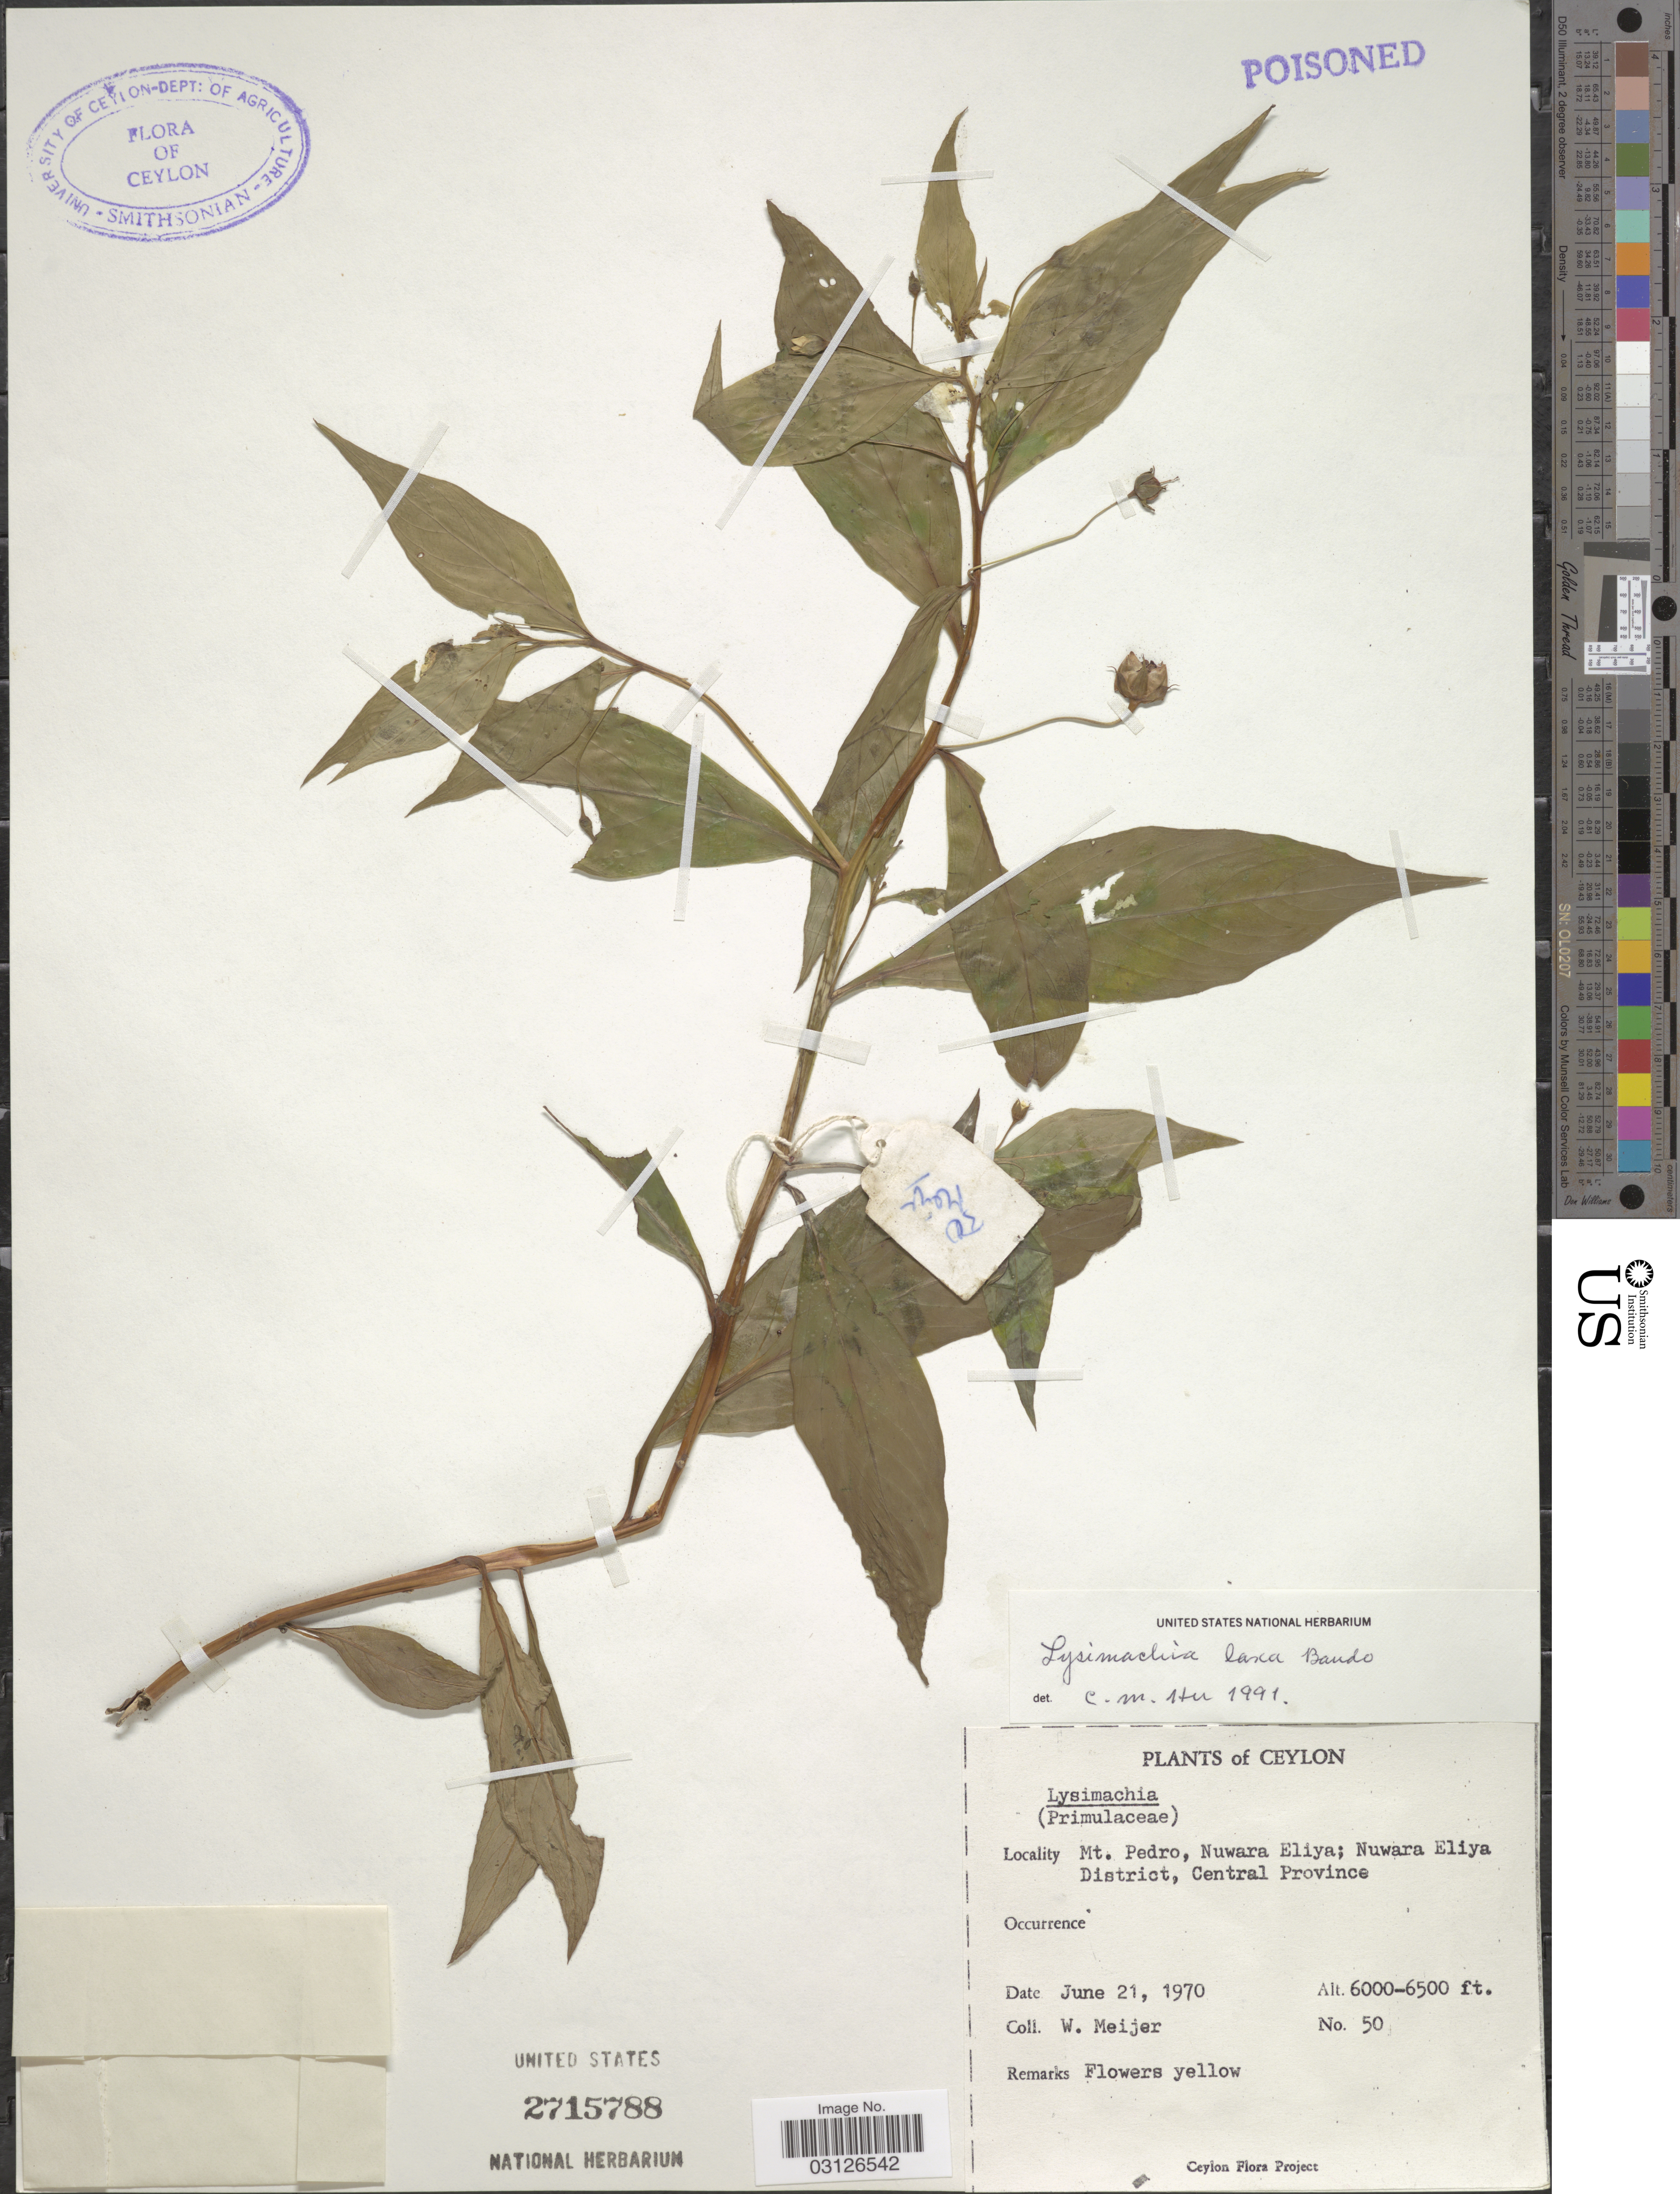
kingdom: Plantae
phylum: Tracheophyta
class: Magnoliopsida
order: Ericales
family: Primulaceae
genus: Lysimachia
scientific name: Lysimachia laxa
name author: Baudo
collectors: W. Meijer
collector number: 50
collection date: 1970-06-21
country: Sri Lanka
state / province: Central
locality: Ceylon. Mt. Pedro, Nuwara Eliya; Nuwara Eliya District.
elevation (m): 1829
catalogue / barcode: US 2715788